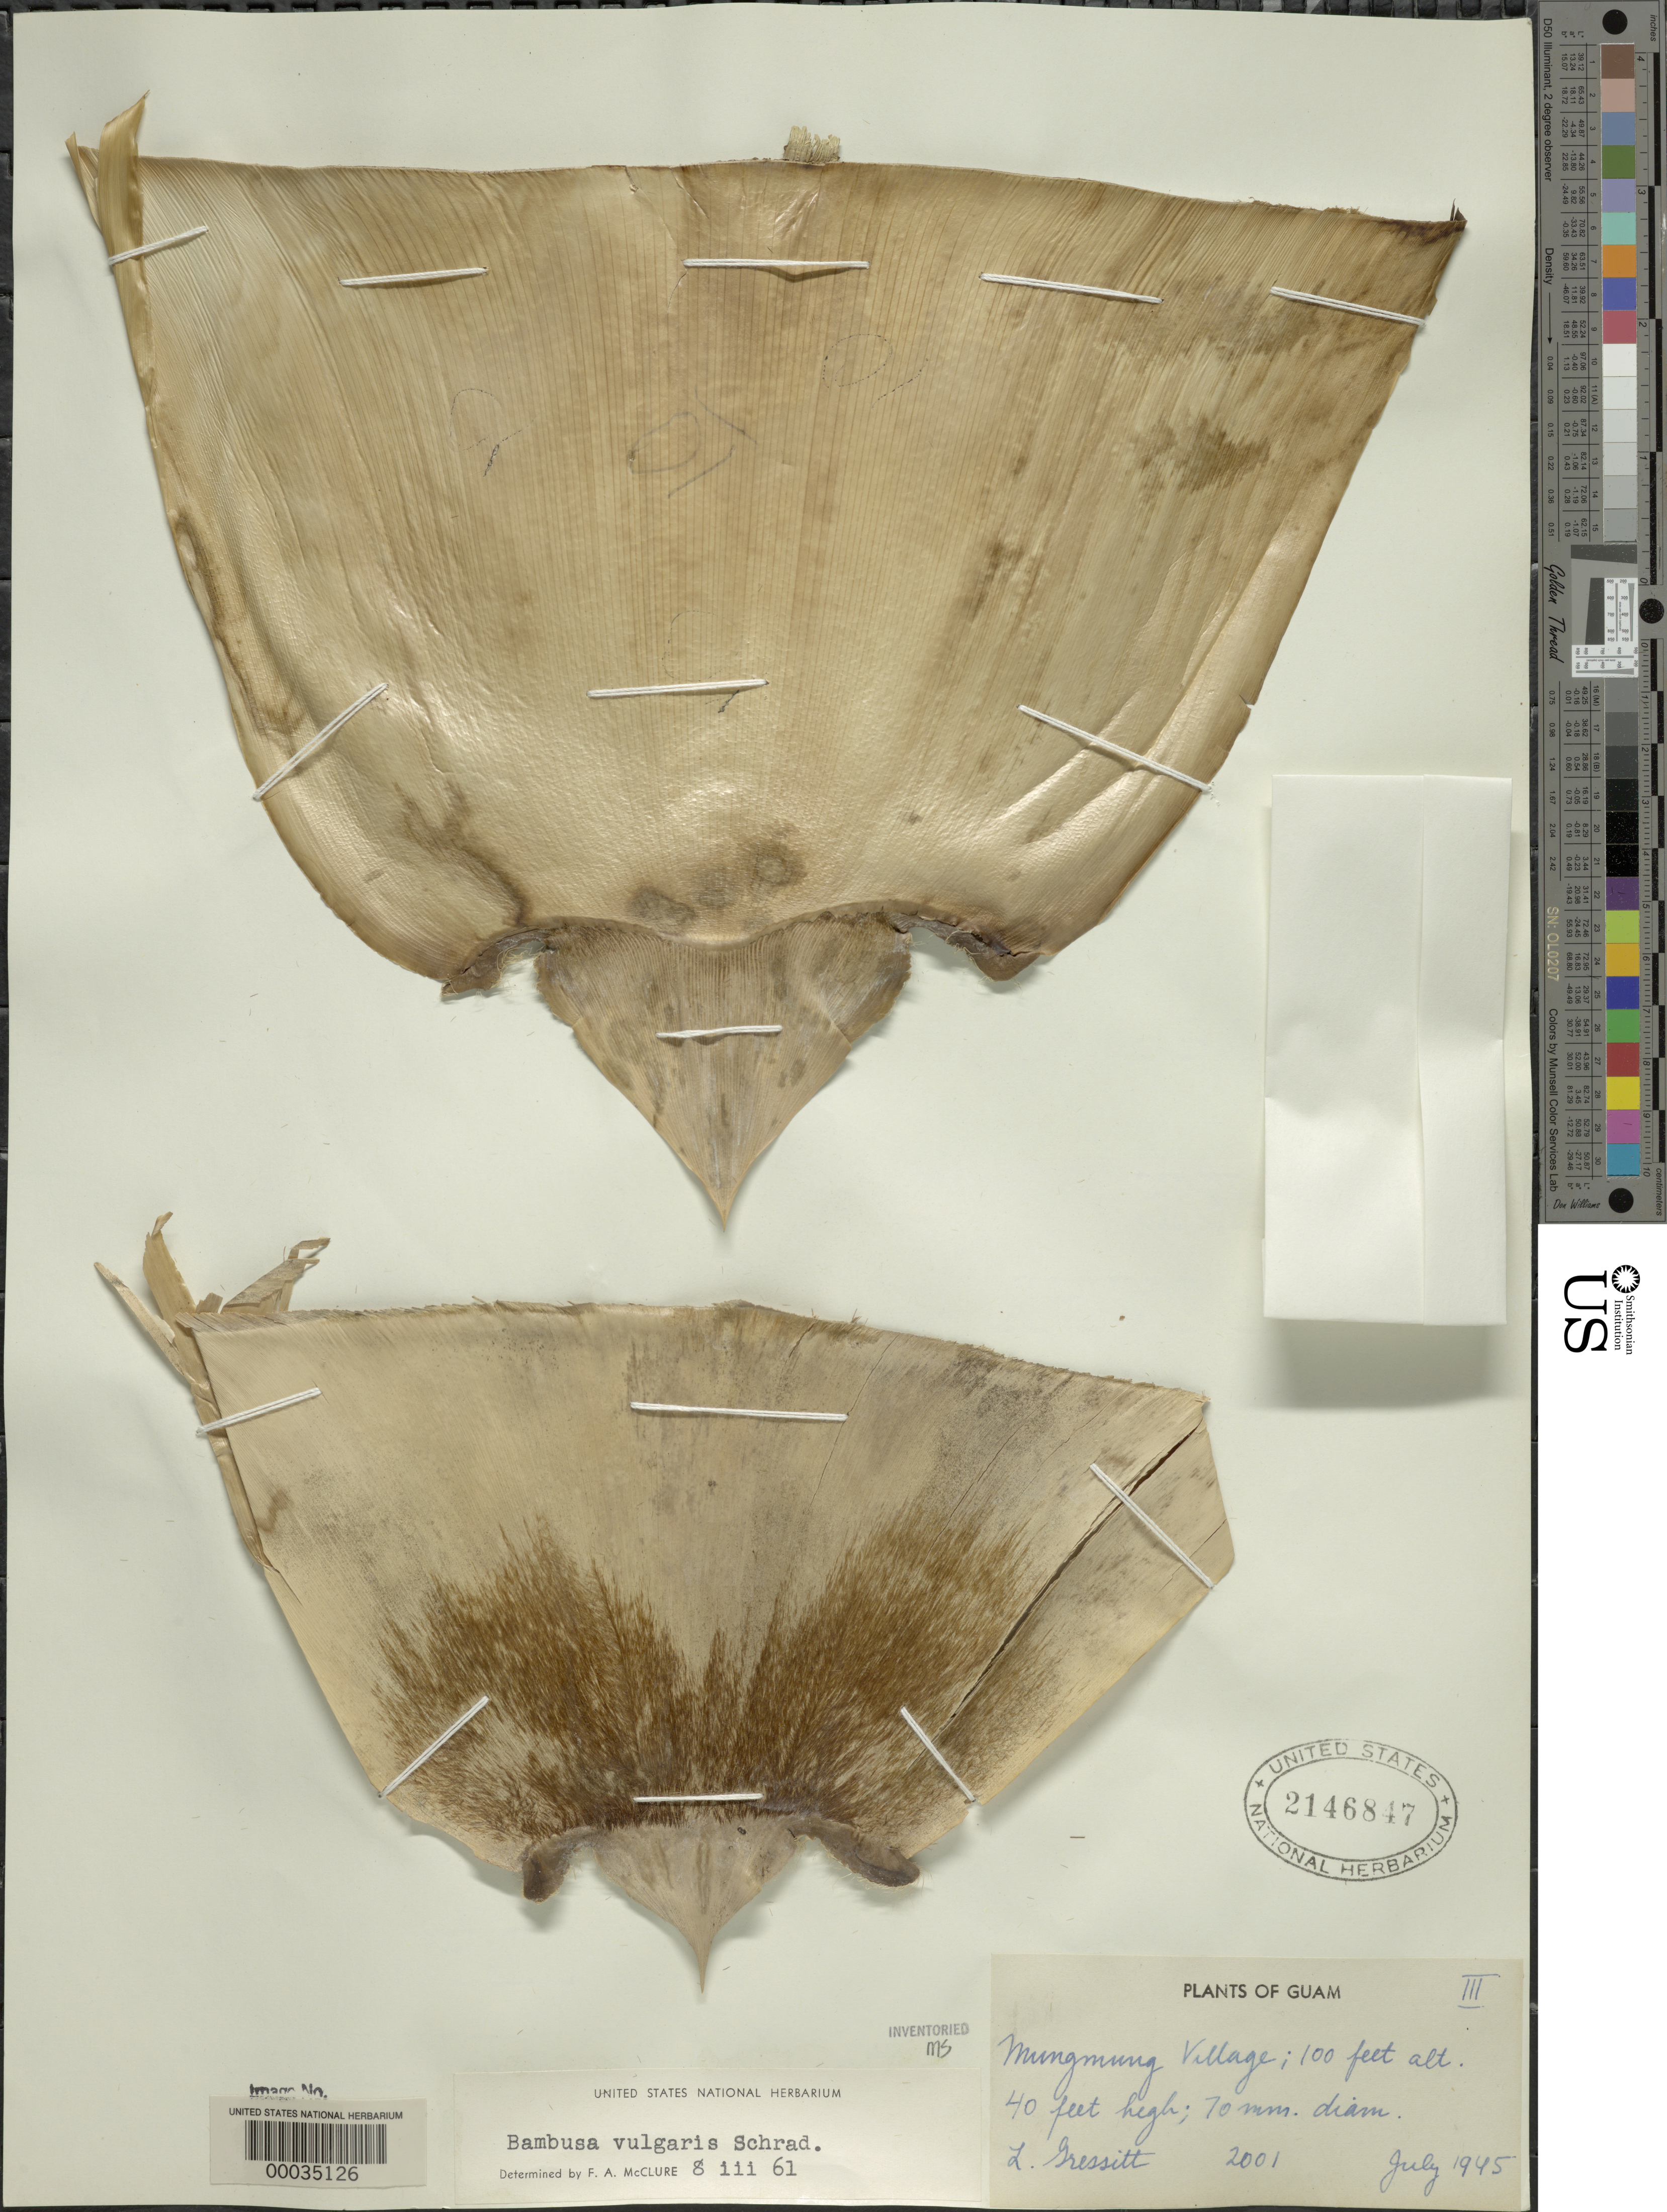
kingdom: Plantae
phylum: Tracheophyta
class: Liliopsida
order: Poales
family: Poaceae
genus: Bambusa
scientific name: Bambusa vulgaris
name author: Schrad. ex J.C. Wendl.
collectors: L. Gressitt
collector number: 2001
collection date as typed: Jul 1945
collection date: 1945-07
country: Guam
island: Guam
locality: Mungmung village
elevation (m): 30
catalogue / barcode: US 2146847